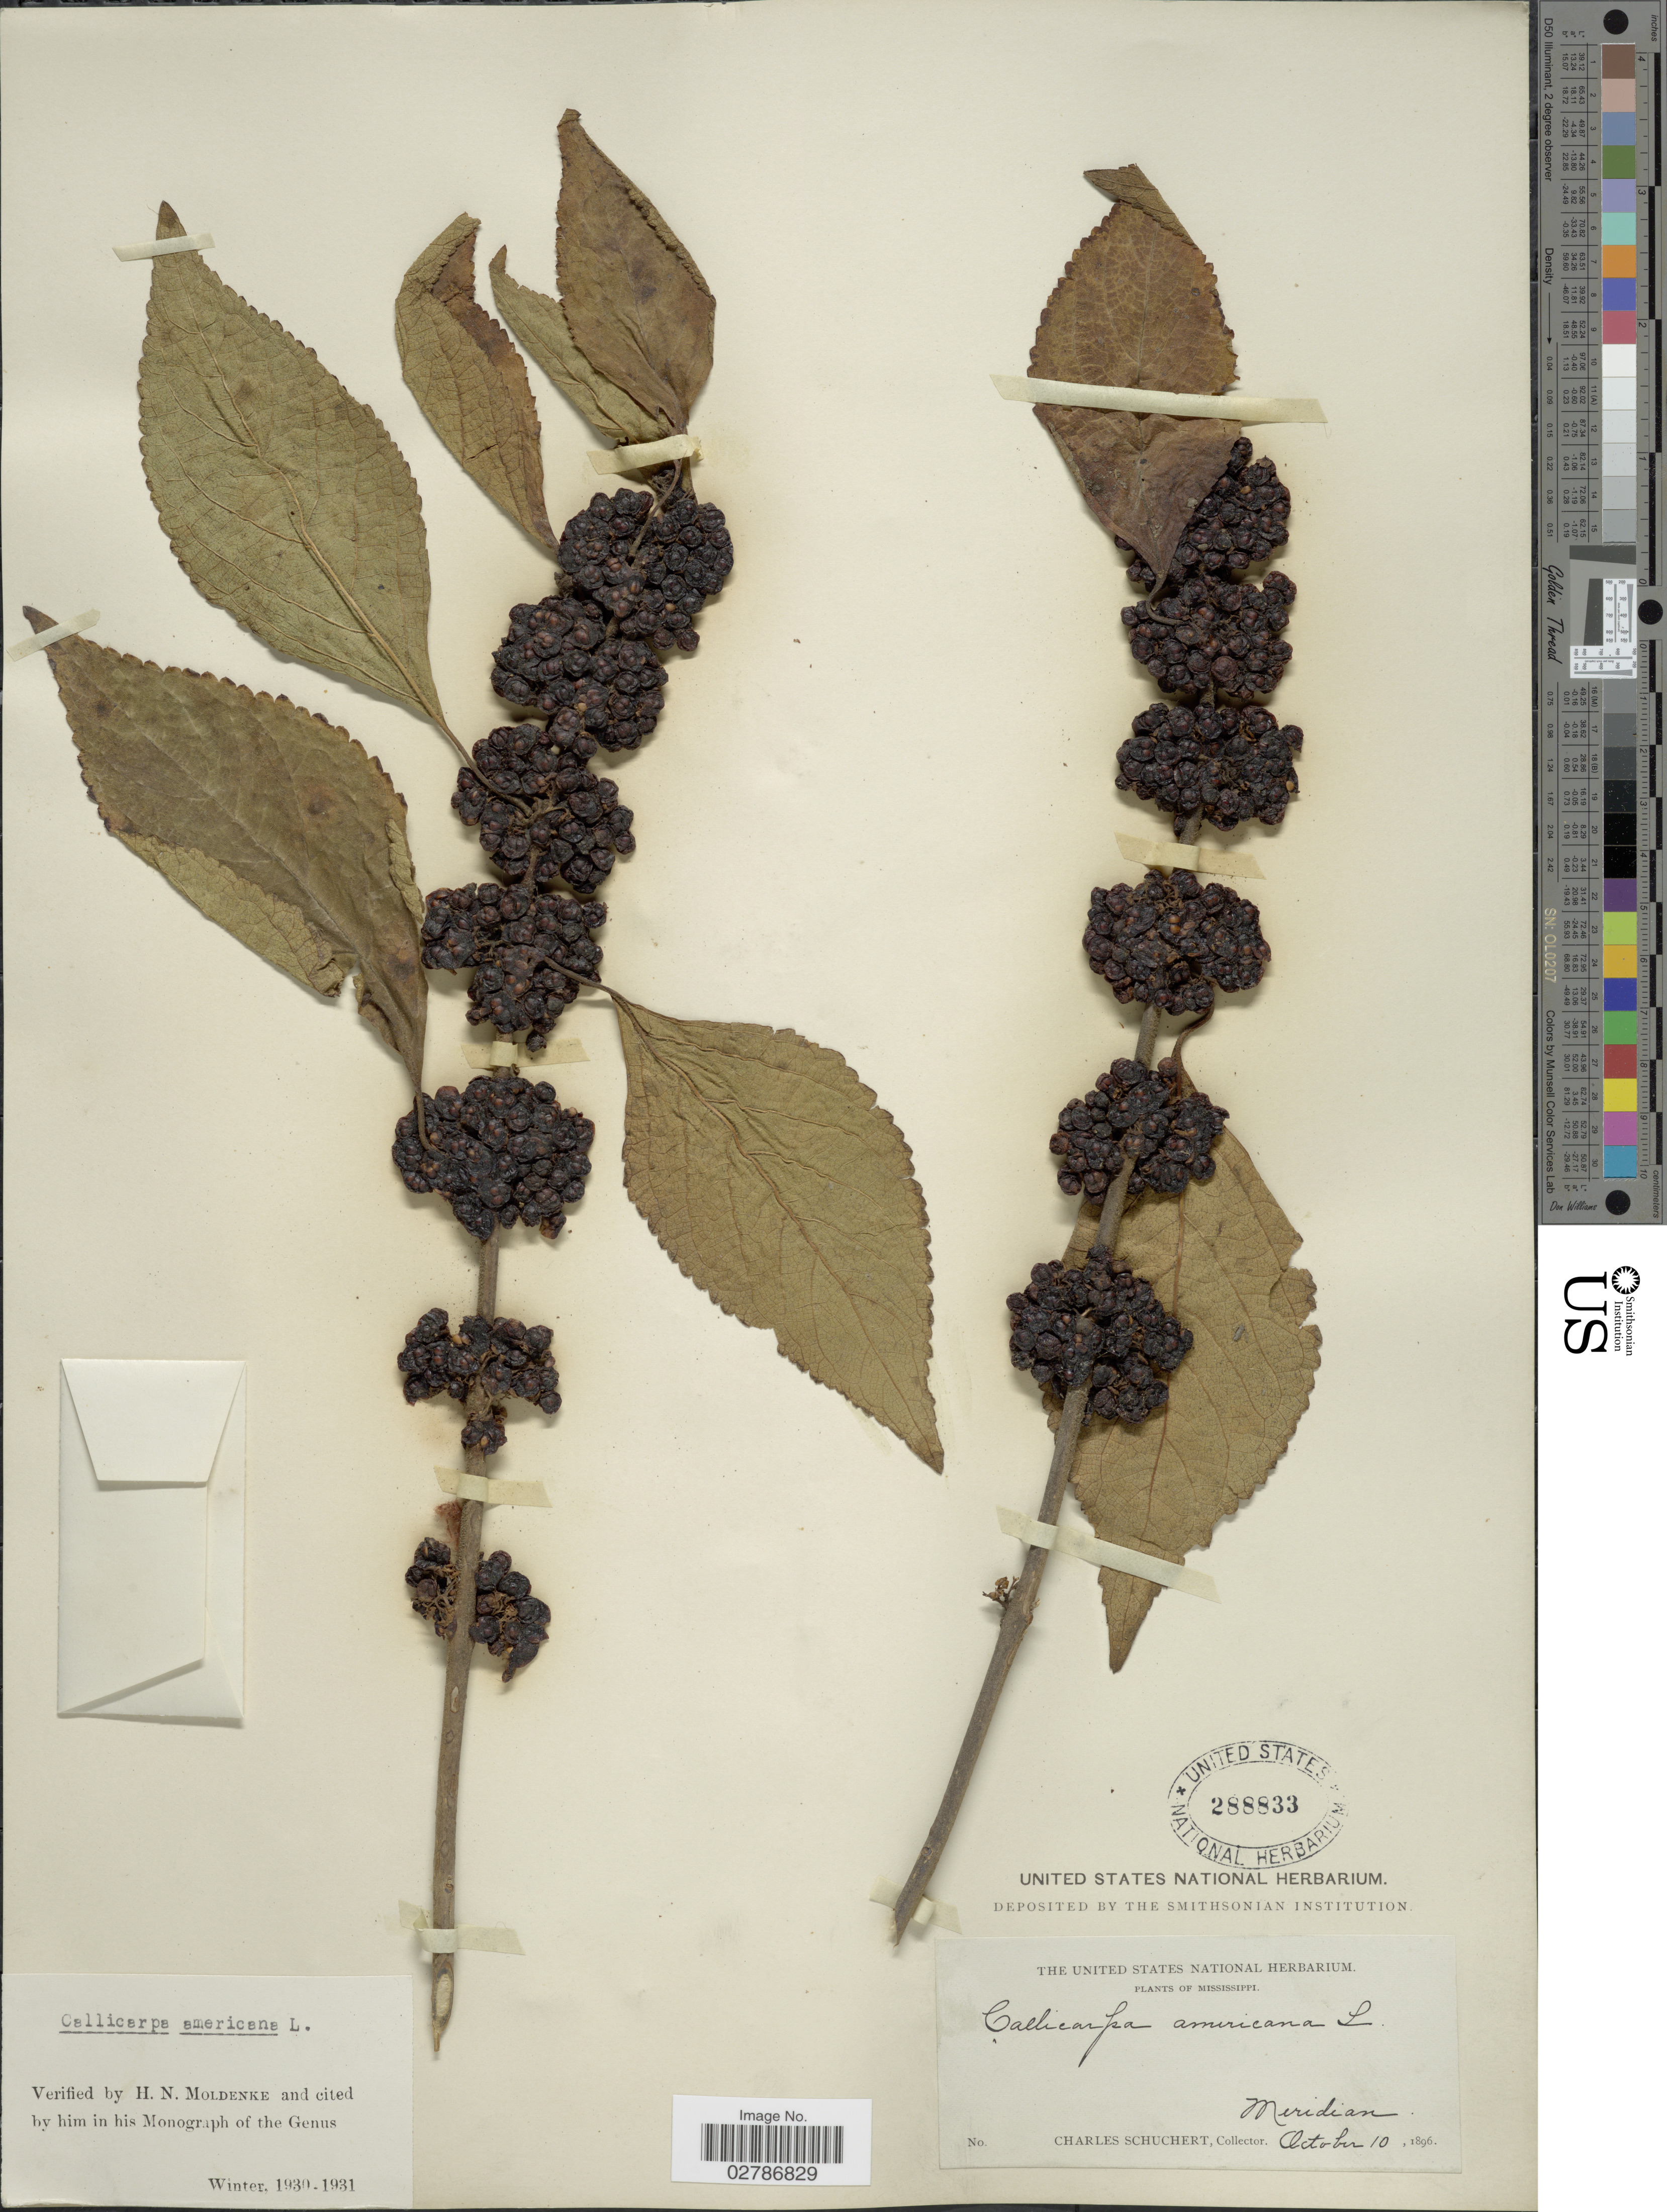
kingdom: Plantae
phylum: Tracheophyta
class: Magnoliopsida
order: Lamiales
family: Lamiaceae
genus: Callicarpa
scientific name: Callicarpa americana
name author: L.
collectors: C. Schuchert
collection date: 1896-10-10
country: United States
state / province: Mississippi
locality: Meridian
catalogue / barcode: US 288833